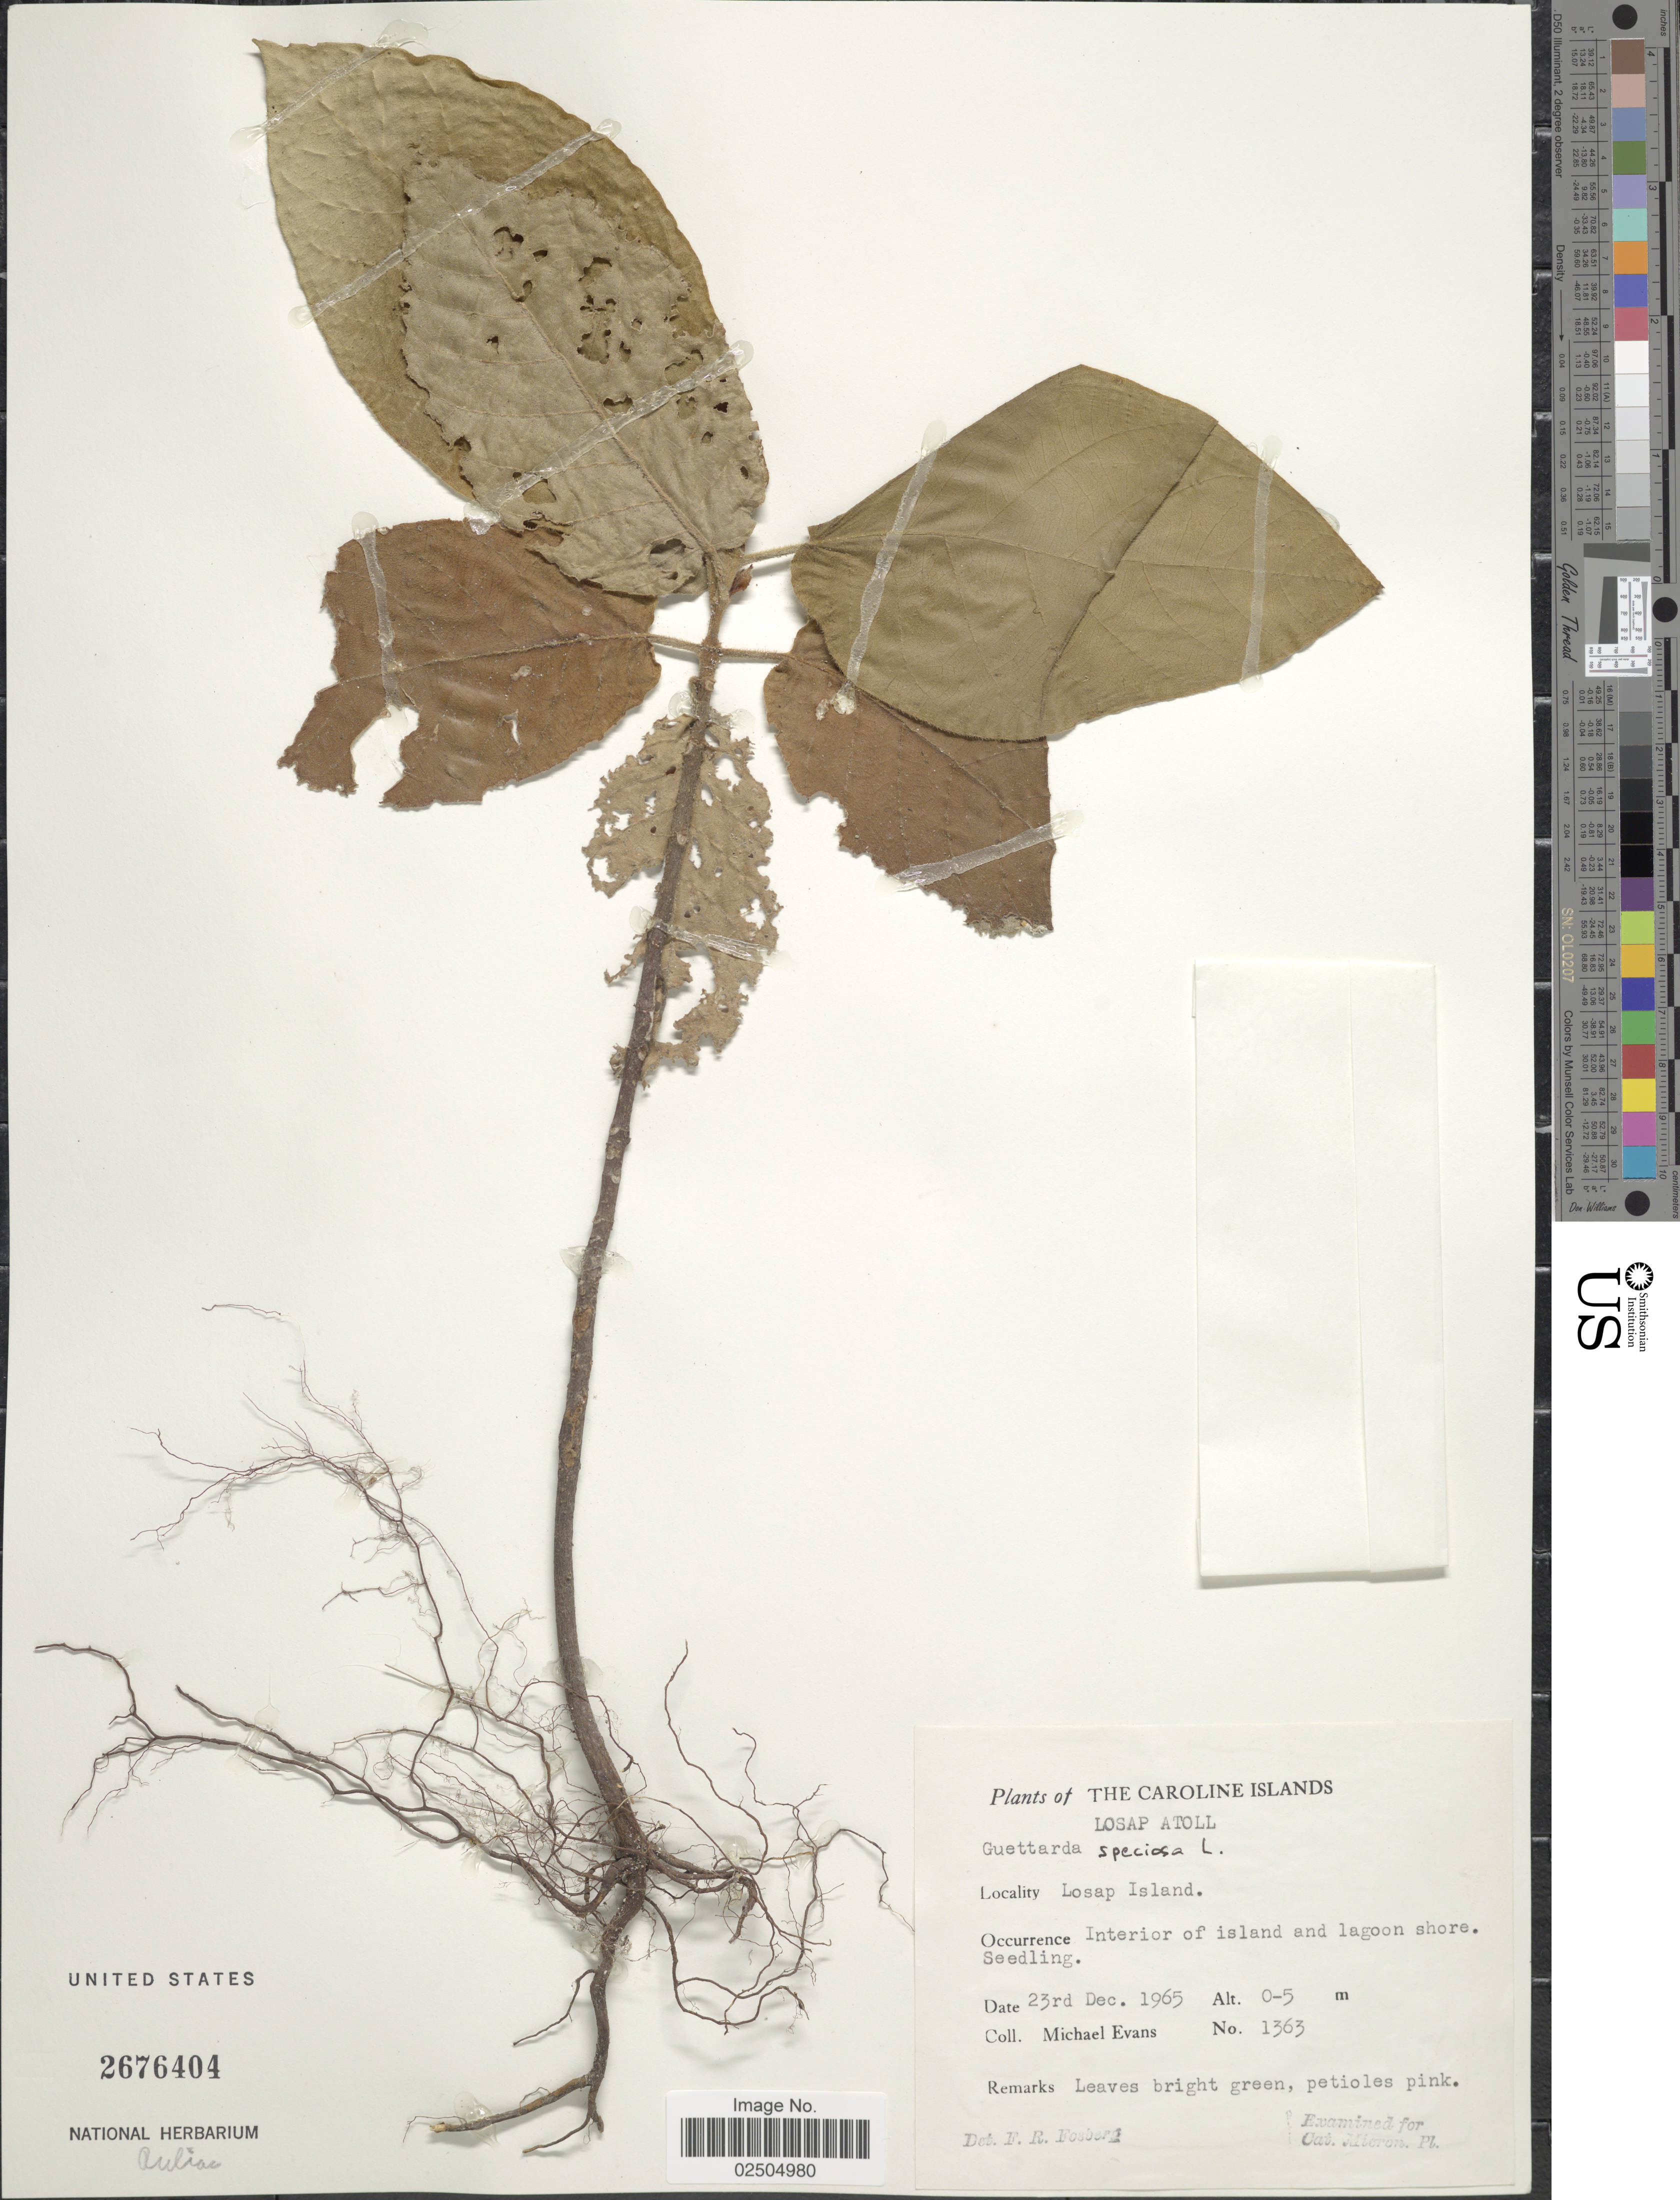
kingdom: Plantae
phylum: Tracheophyta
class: Magnoliopsida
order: Gentianales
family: Rubiaceae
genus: Guettarda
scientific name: Guettarda speciosa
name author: L.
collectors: M. Evans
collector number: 1363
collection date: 1965-12-23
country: Micronesia, Federated States of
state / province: Truk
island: Losap Atoll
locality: Losap Atoll, Losap Island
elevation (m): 0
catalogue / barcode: US 2676404